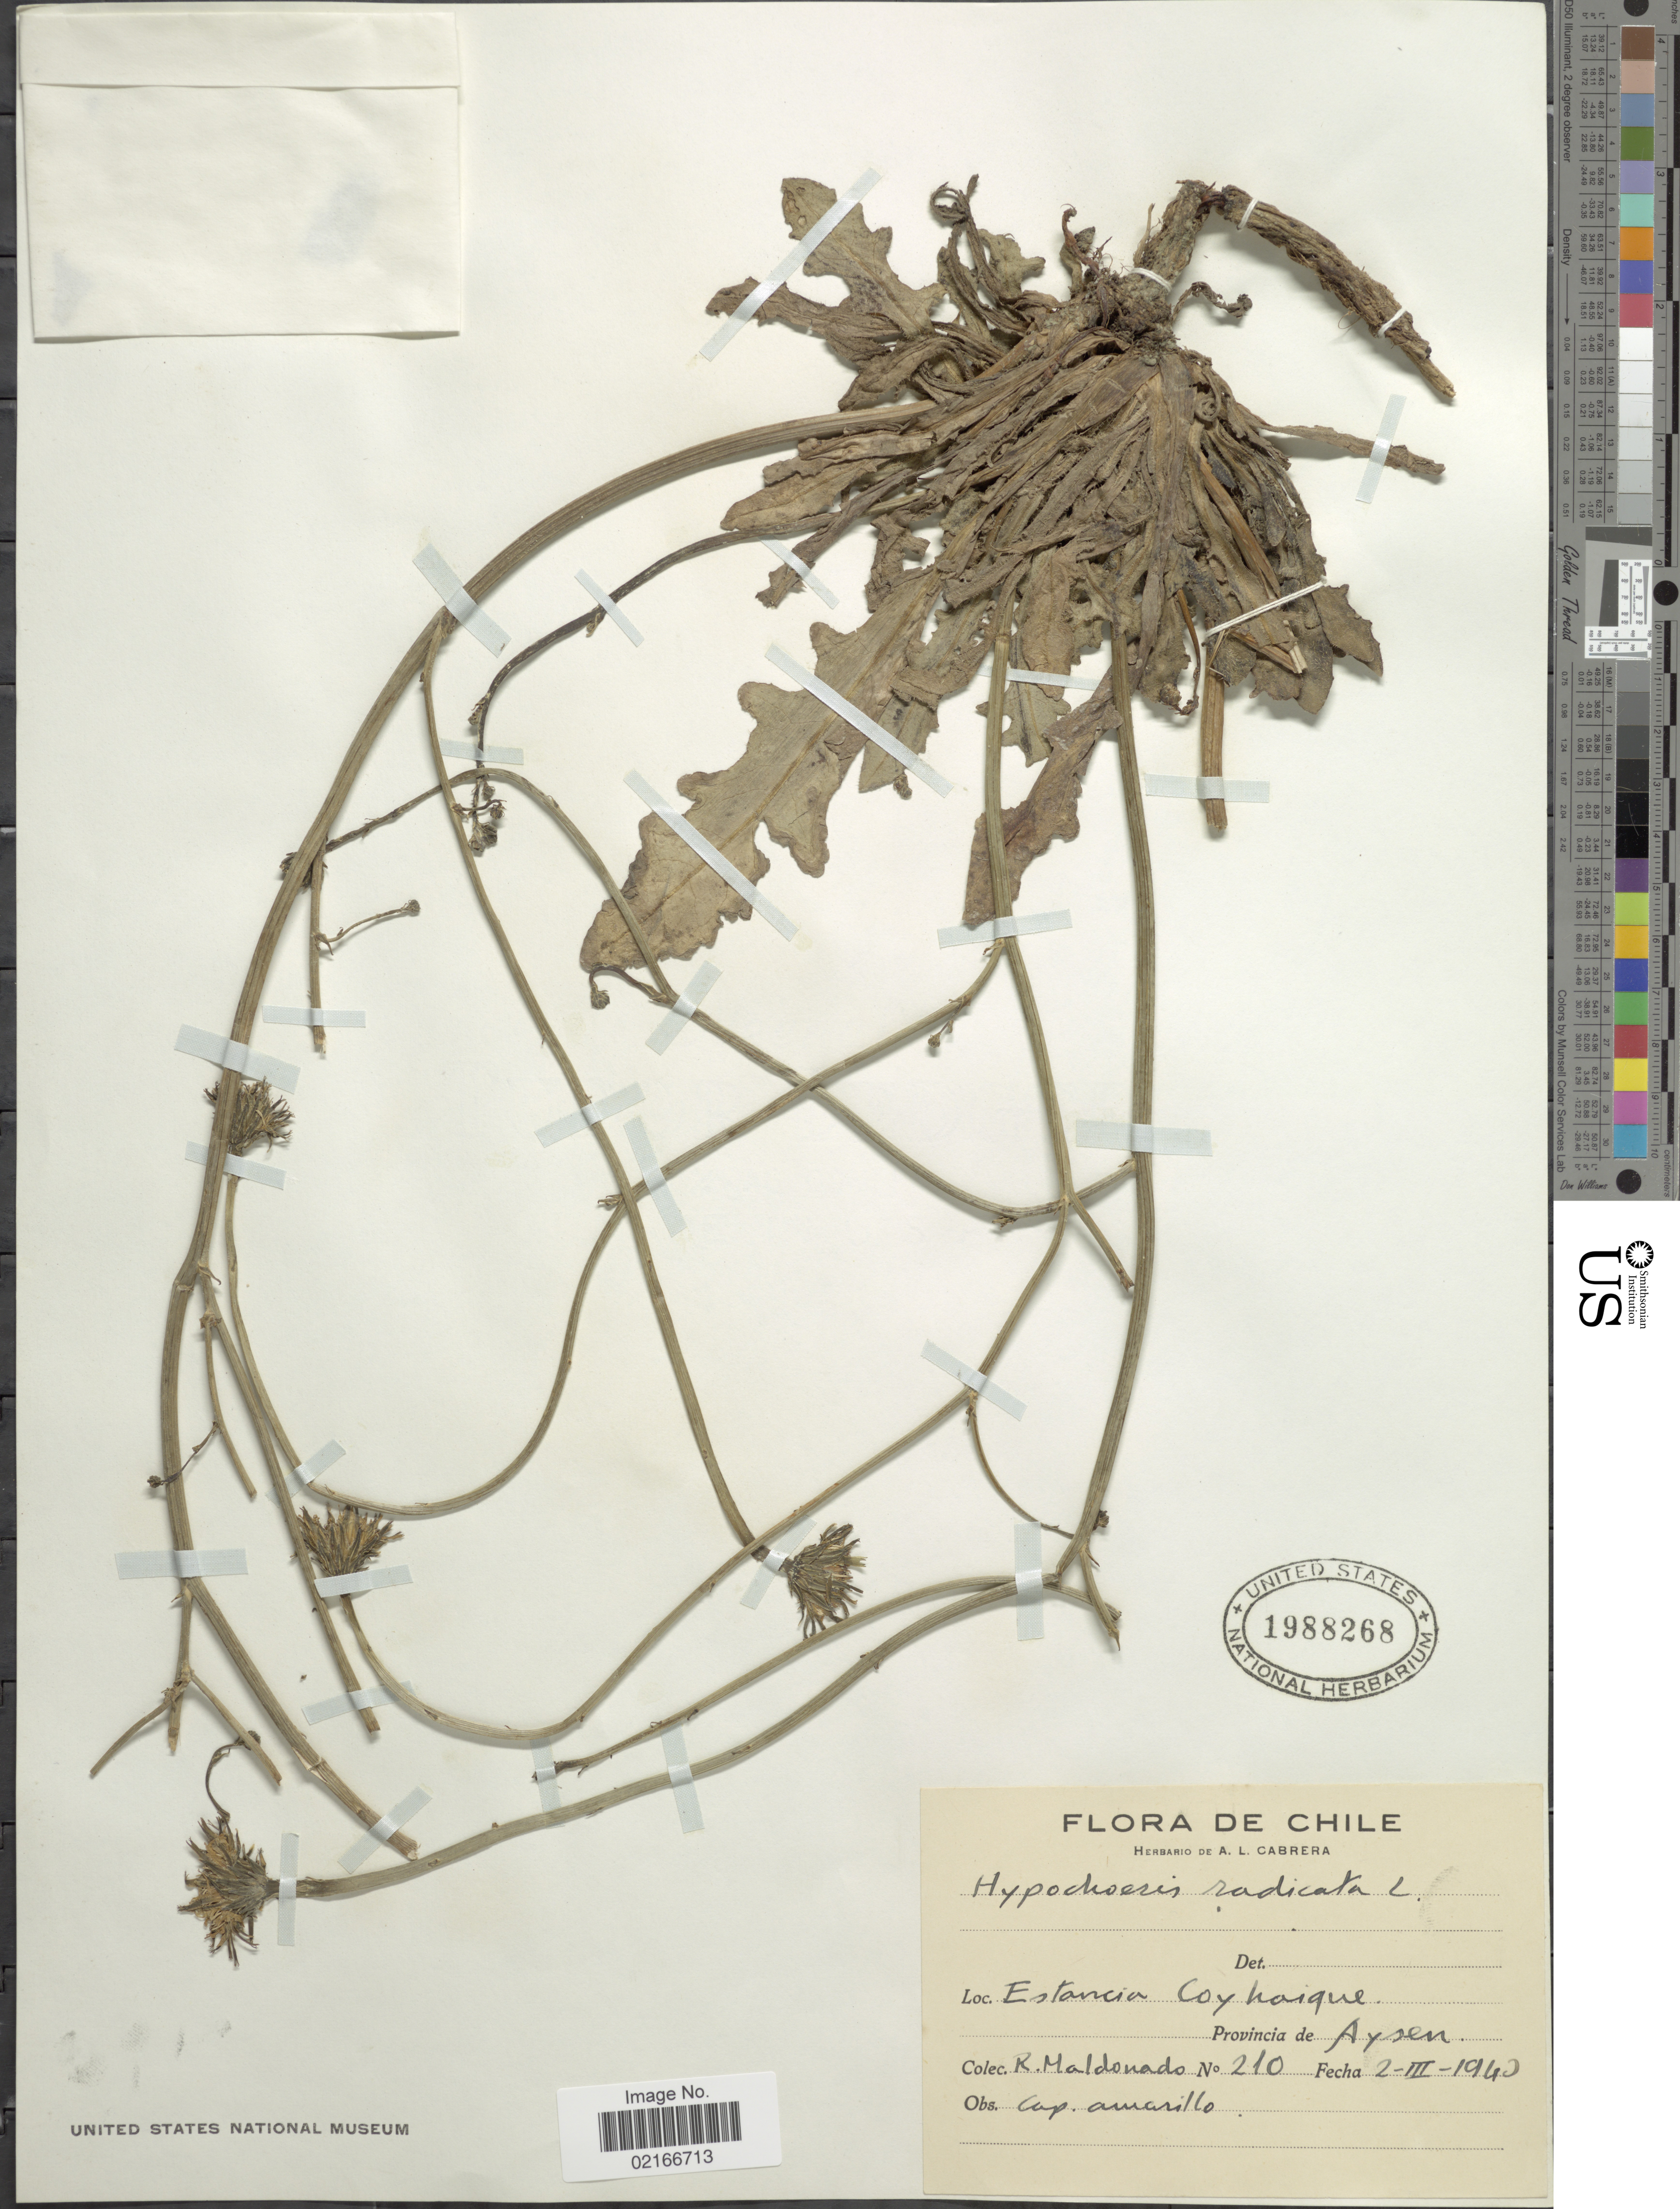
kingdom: Plantae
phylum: Tracheophyta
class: Magnoliopsida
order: Asterales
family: Asteraceae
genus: Hypochaeris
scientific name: Hypochaeris radicata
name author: L.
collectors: R. Maldonado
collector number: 210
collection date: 1943-03-02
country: Chile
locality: Estancia Coyhaique, Provincia de Aysen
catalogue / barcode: US 1988268